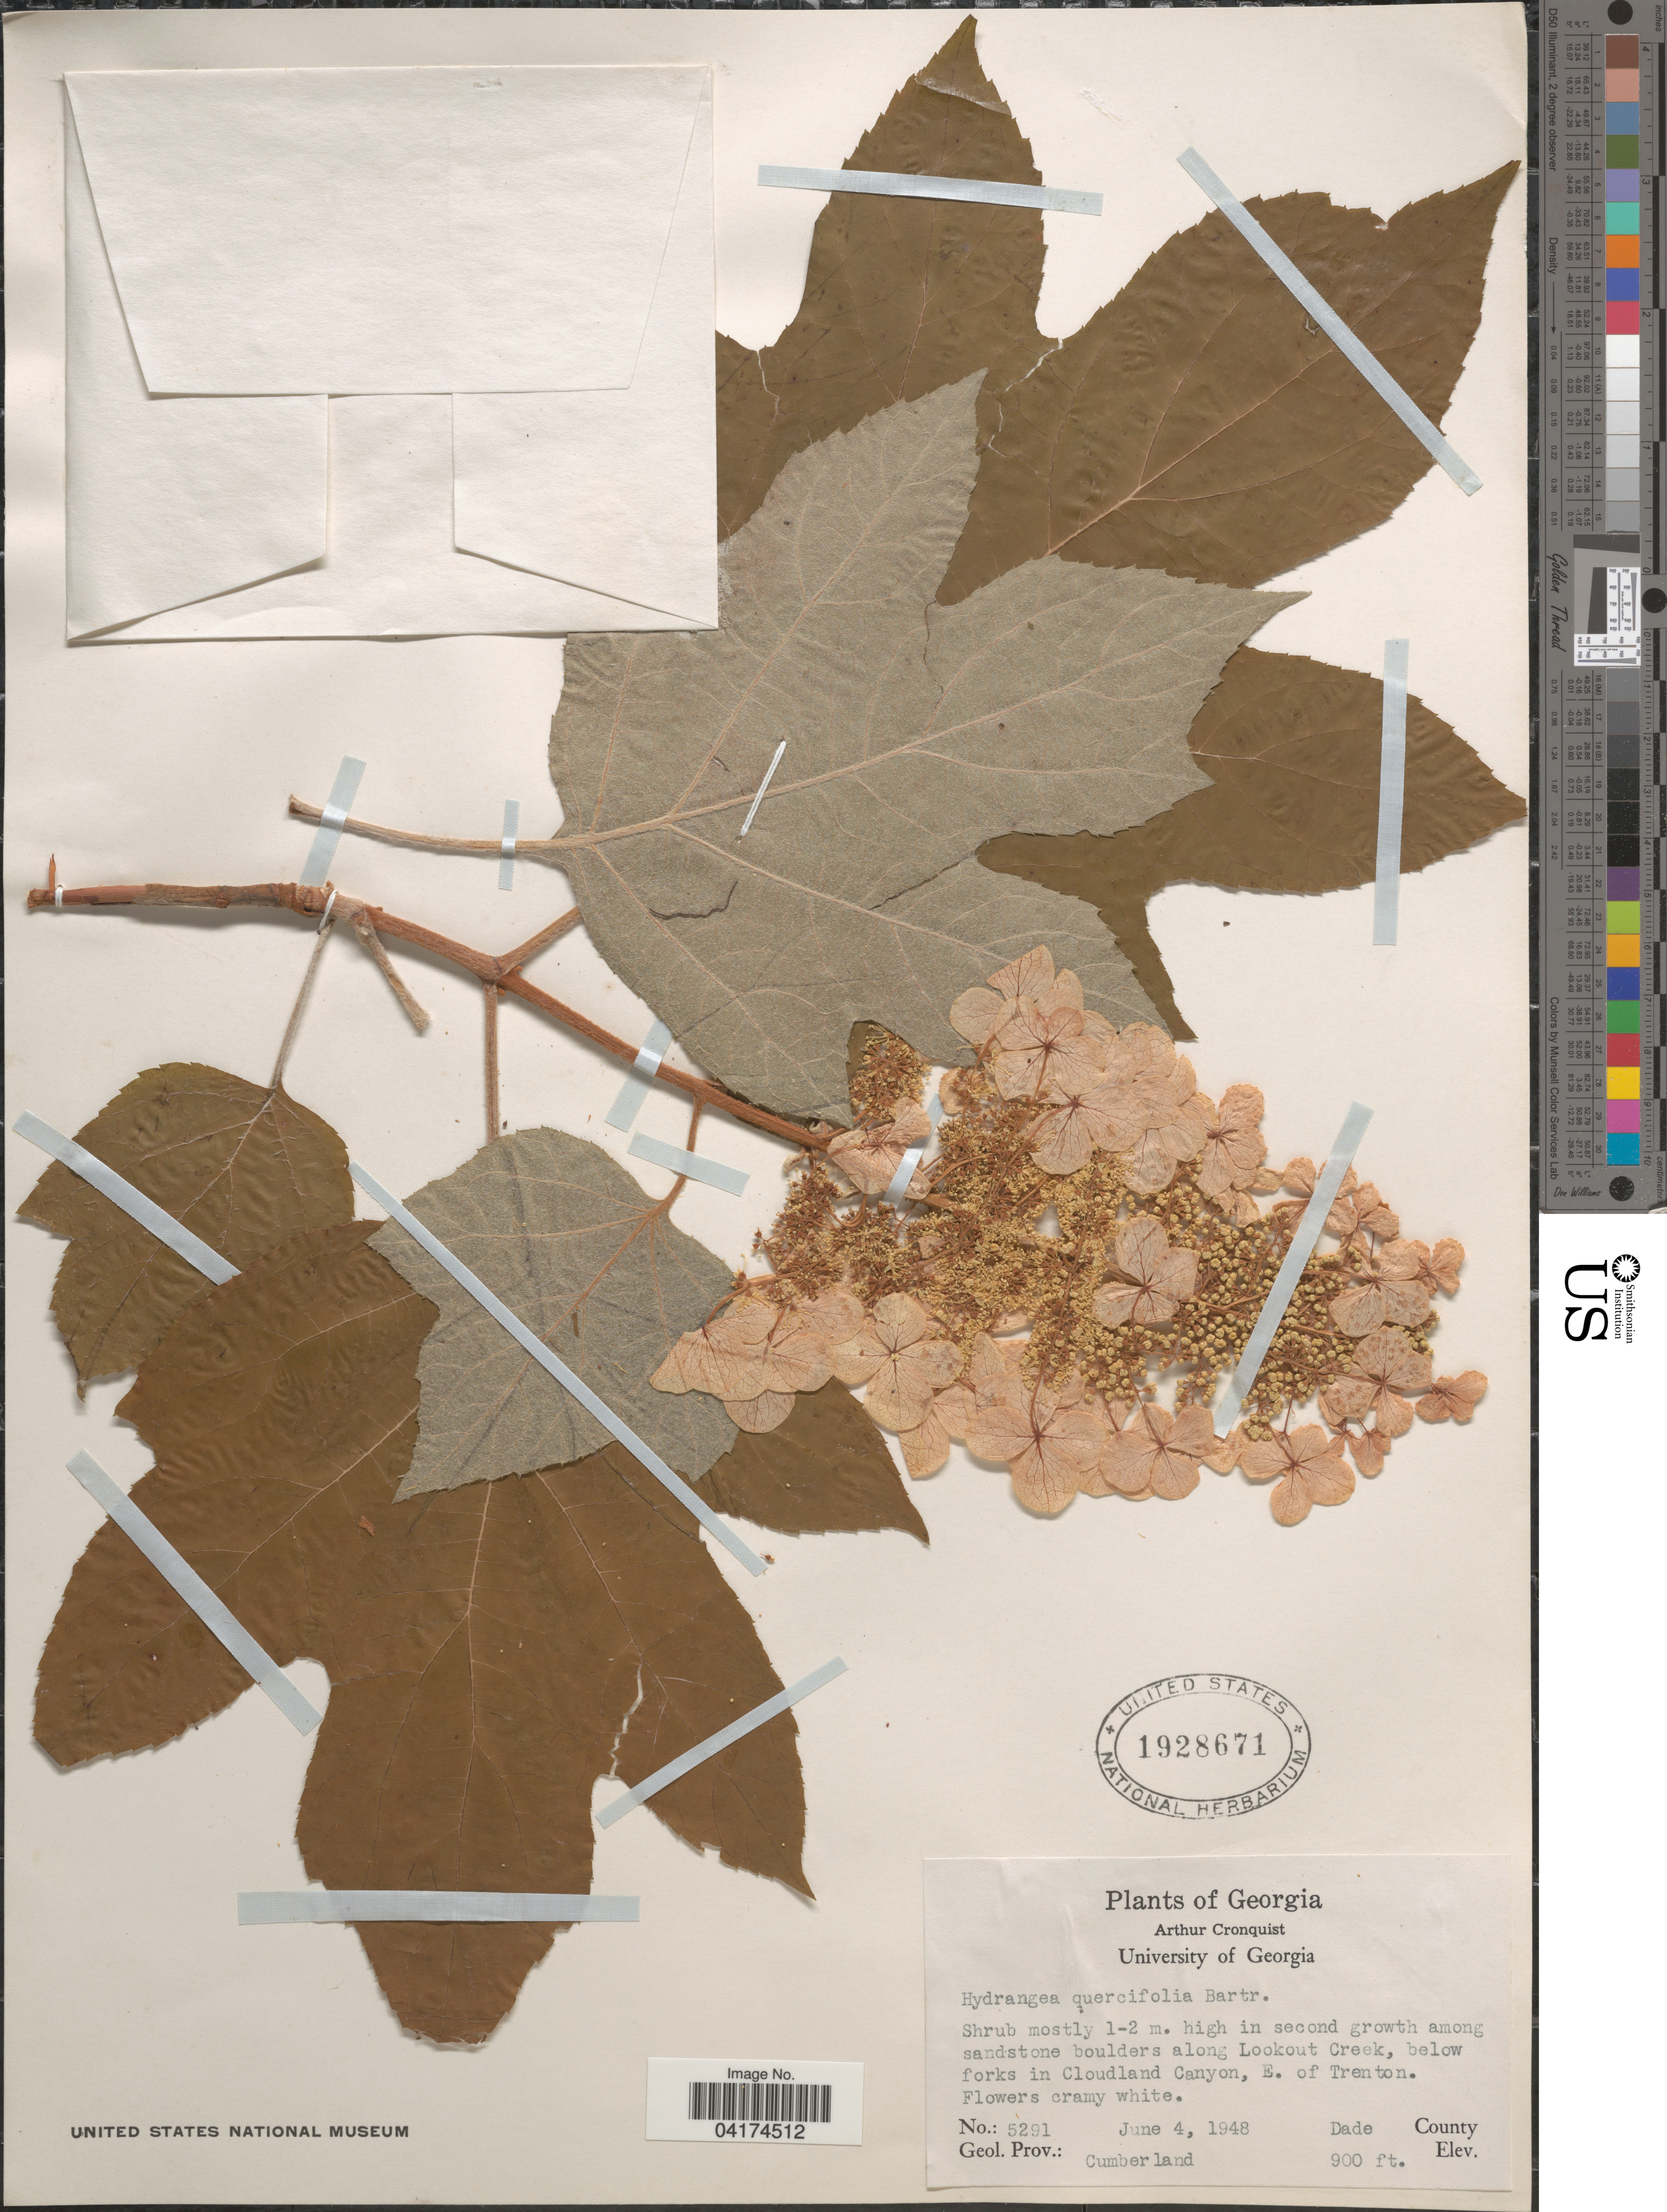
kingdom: Plantae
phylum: Tracheophyta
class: Magnoliopsida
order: Cornales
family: Hydrangeaceae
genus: Hydrangea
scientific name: Hydrangea quercifolia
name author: W. Bartram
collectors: A. J. Cronquist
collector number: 5291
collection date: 1948-06-04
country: United States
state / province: Georgia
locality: Shrub mostly 1-2 m. high in second growth among sandstone boulders along Lookout Creek, below forks in Cloudland Canyon, E. of Trenton. Geol. Prov.: Cumberland. Dade County.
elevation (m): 274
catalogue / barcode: US 1928671